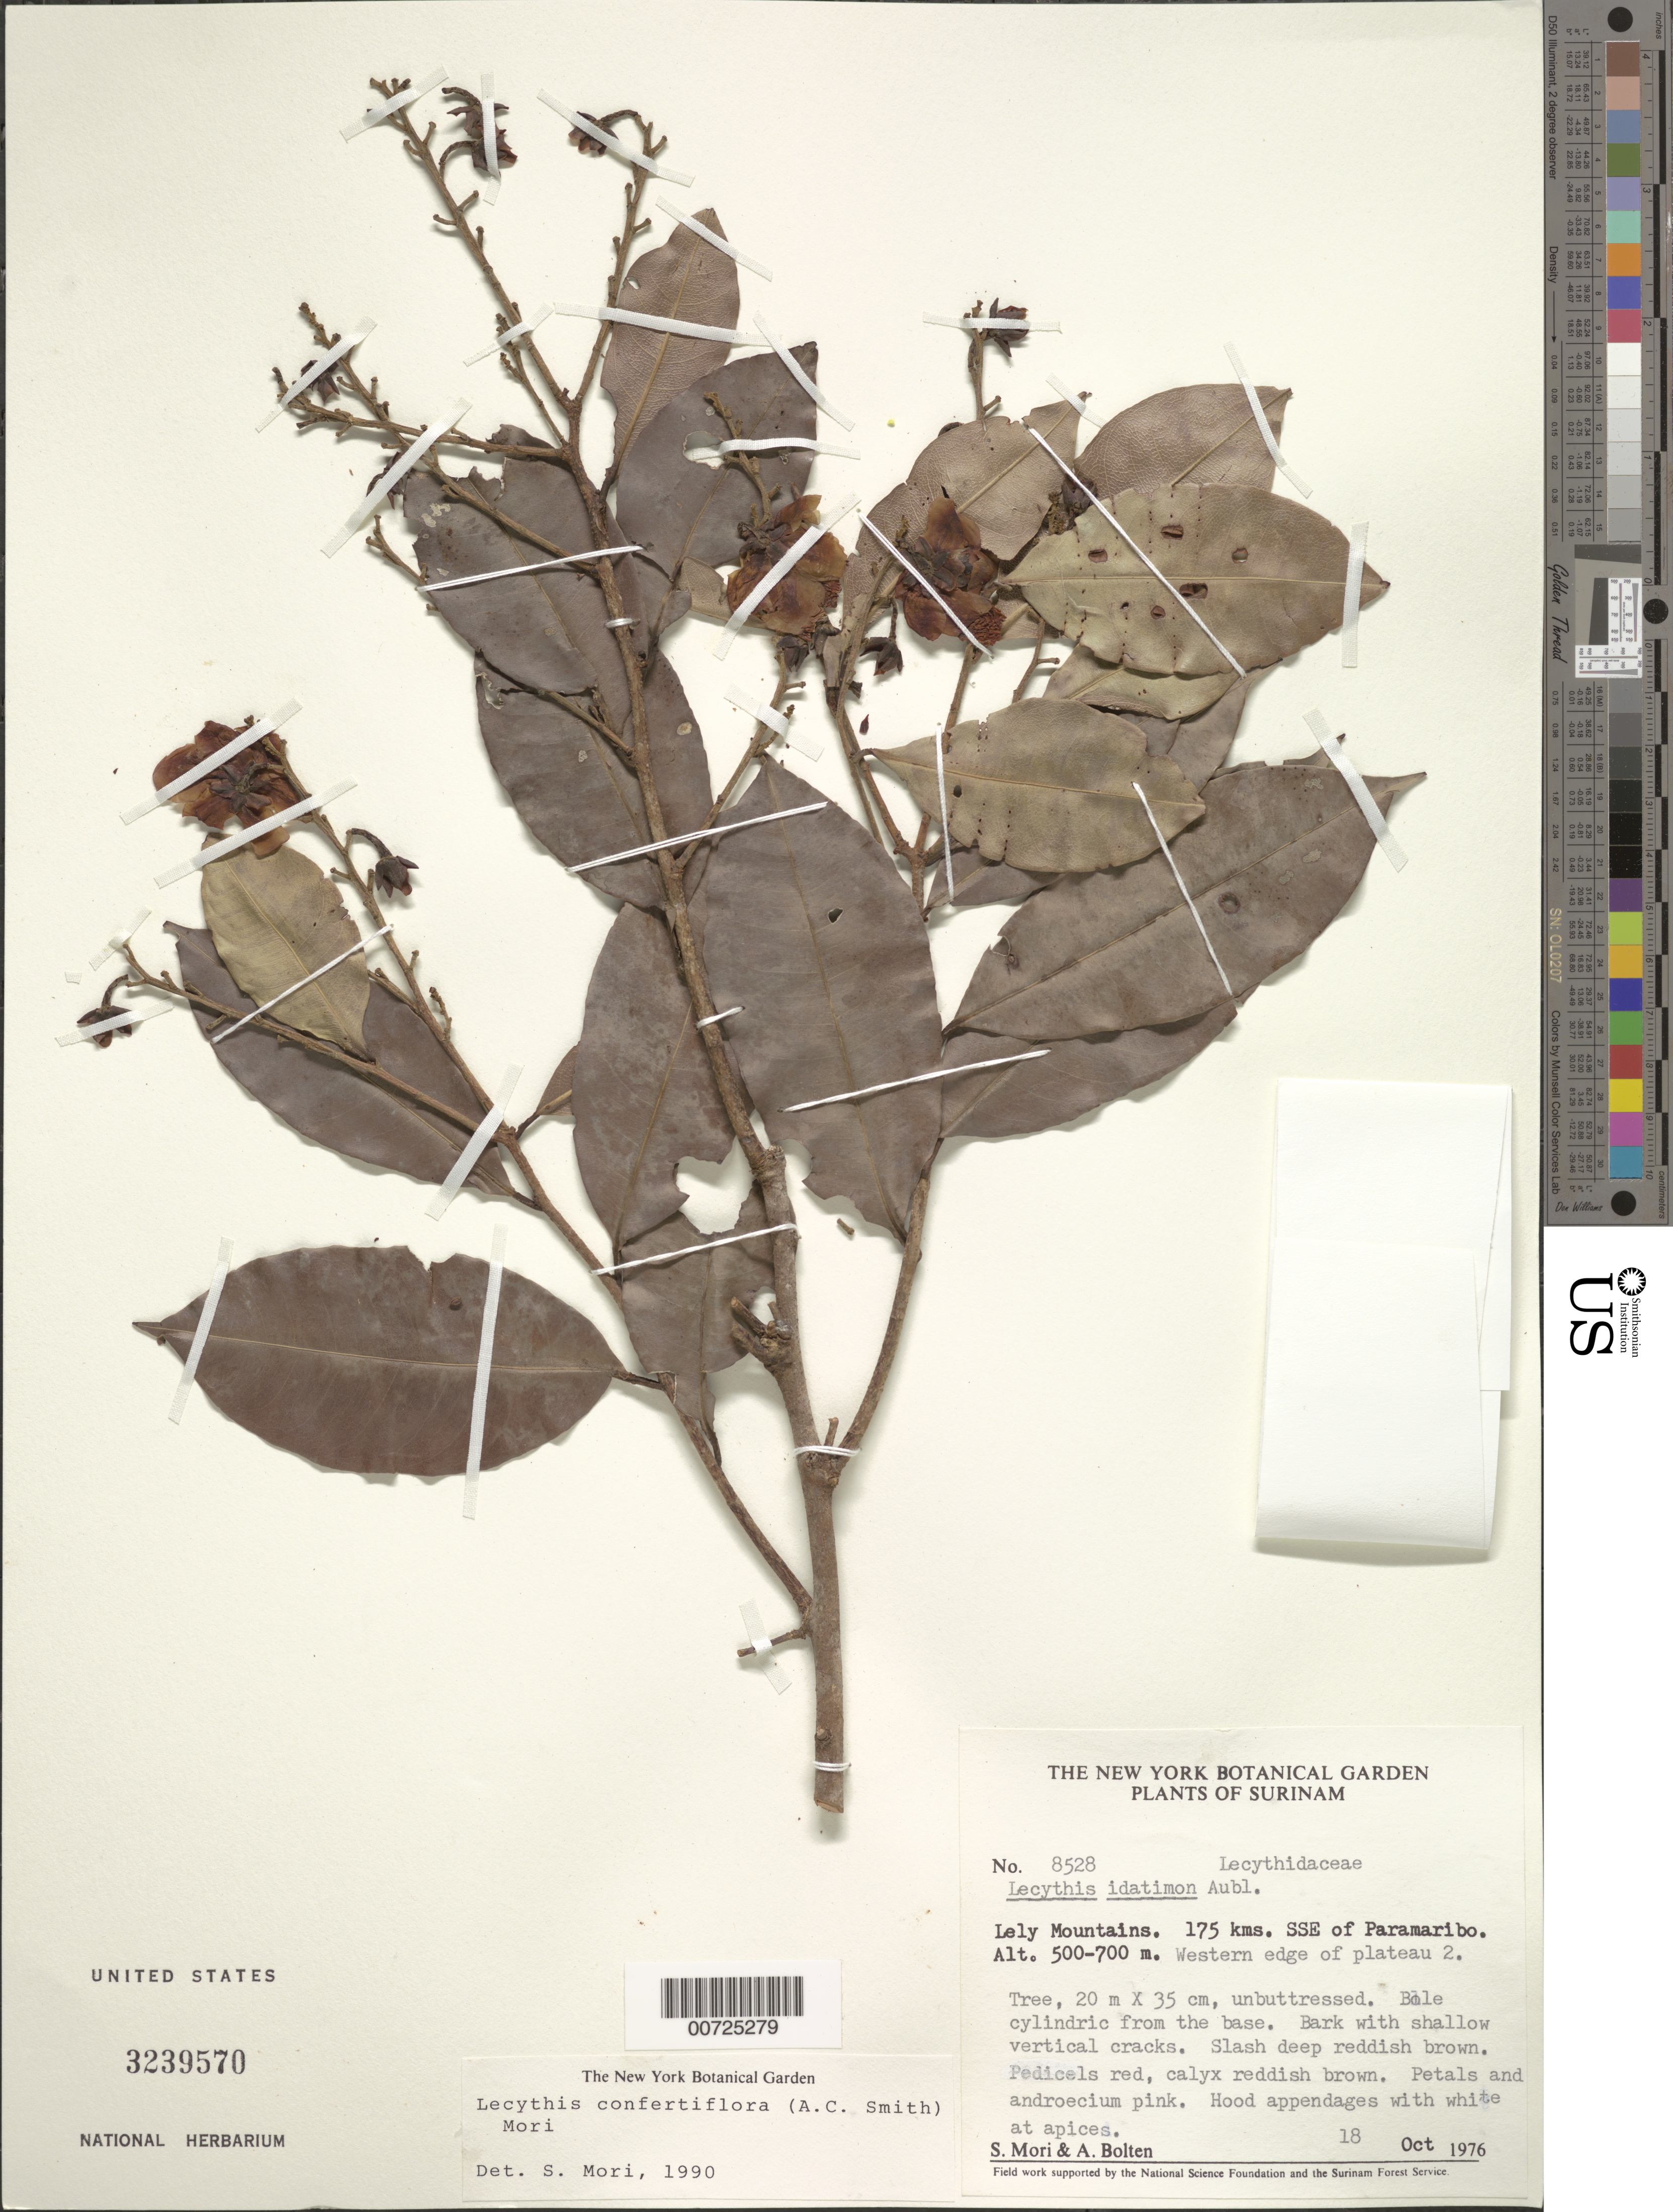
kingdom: Plantae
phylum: Tracheophyta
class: Magnoliopsida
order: Ericales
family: Lecythidaceae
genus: Lecythis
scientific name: Lecythis confertiflora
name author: (A.C. Sm.) S.A. Mori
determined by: Mori, Scott A.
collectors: S. Mori & A. Bolten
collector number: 8528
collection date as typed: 18-Oct-76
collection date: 1976-10-18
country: Suriname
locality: Lely Mts., 175 km SSE of Paramaribo, western edge of plateau 2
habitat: Edge of plateau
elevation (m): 500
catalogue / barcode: US 3239570